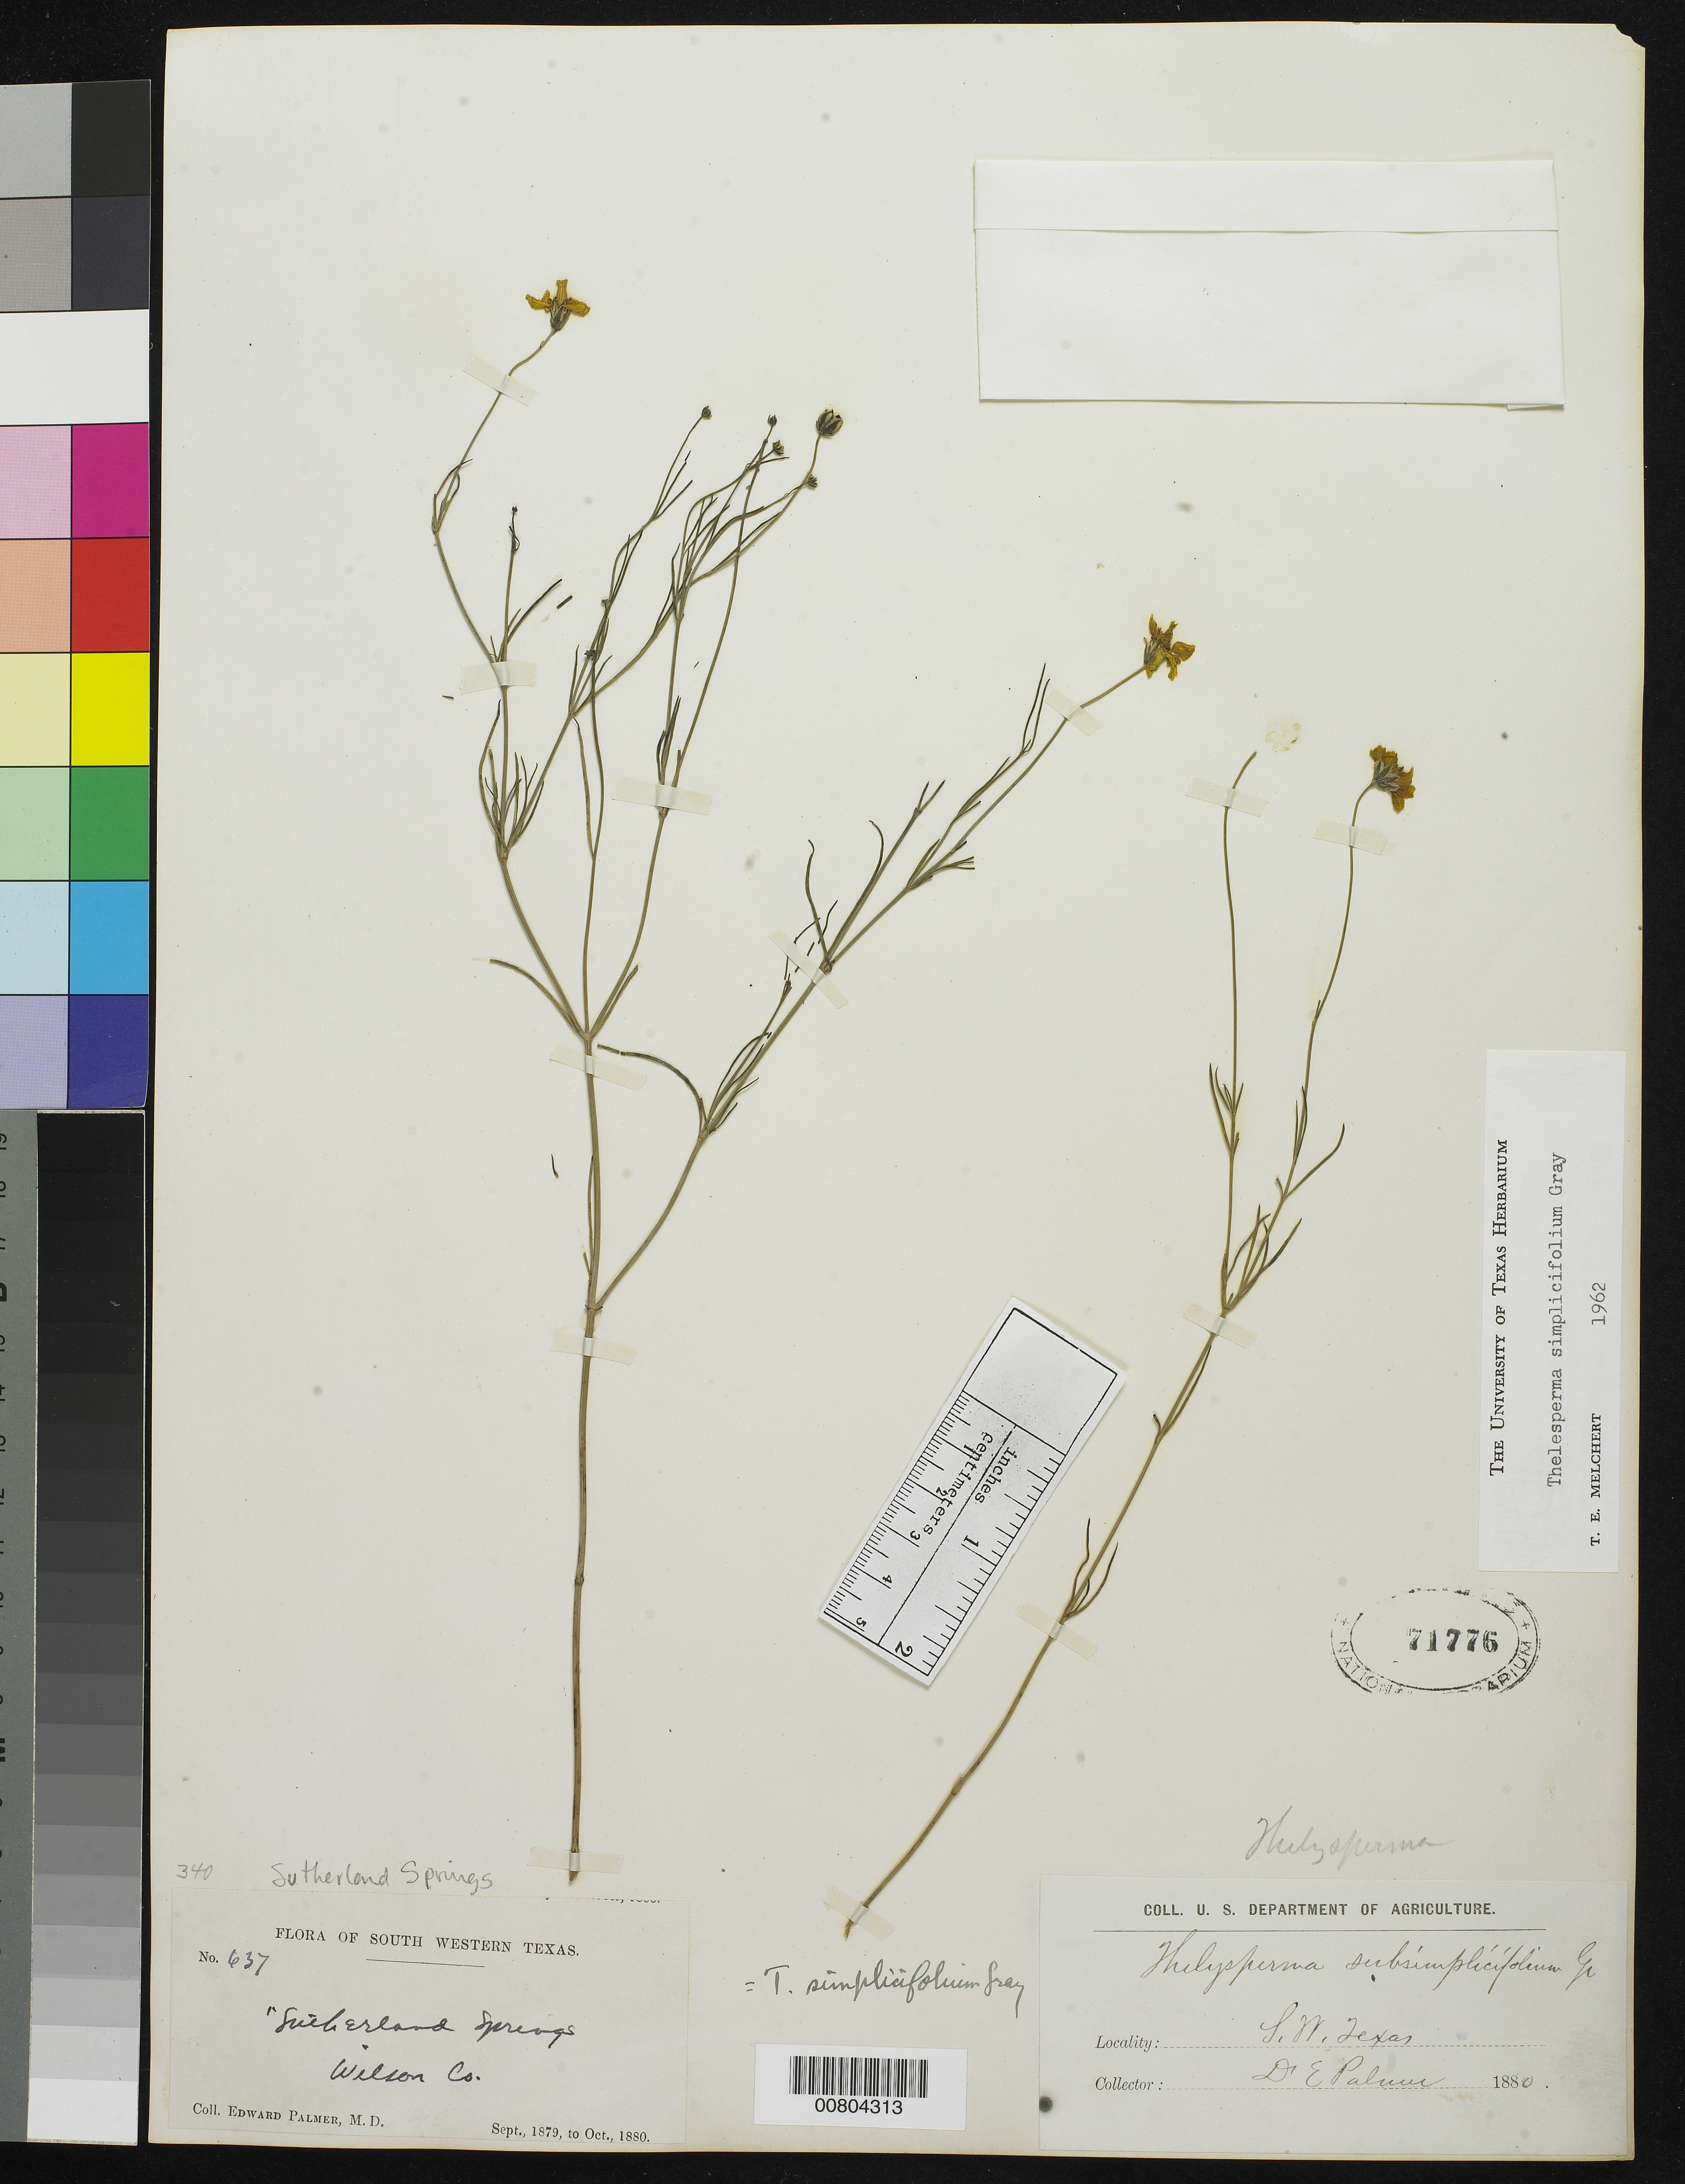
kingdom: Plantae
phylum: Tracheophyta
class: Magnoliopsida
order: Asterales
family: Asteraceae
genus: Thelesperma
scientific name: Thelesperma simplicifolium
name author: A. Gray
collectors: E. Palmer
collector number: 637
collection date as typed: Sep 1879 to -- Oct 1880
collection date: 1879-09/1880-10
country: United States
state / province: Texas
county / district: Wilson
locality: Sutherland Springs, Wilson County, SW Texas.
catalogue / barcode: US 71776